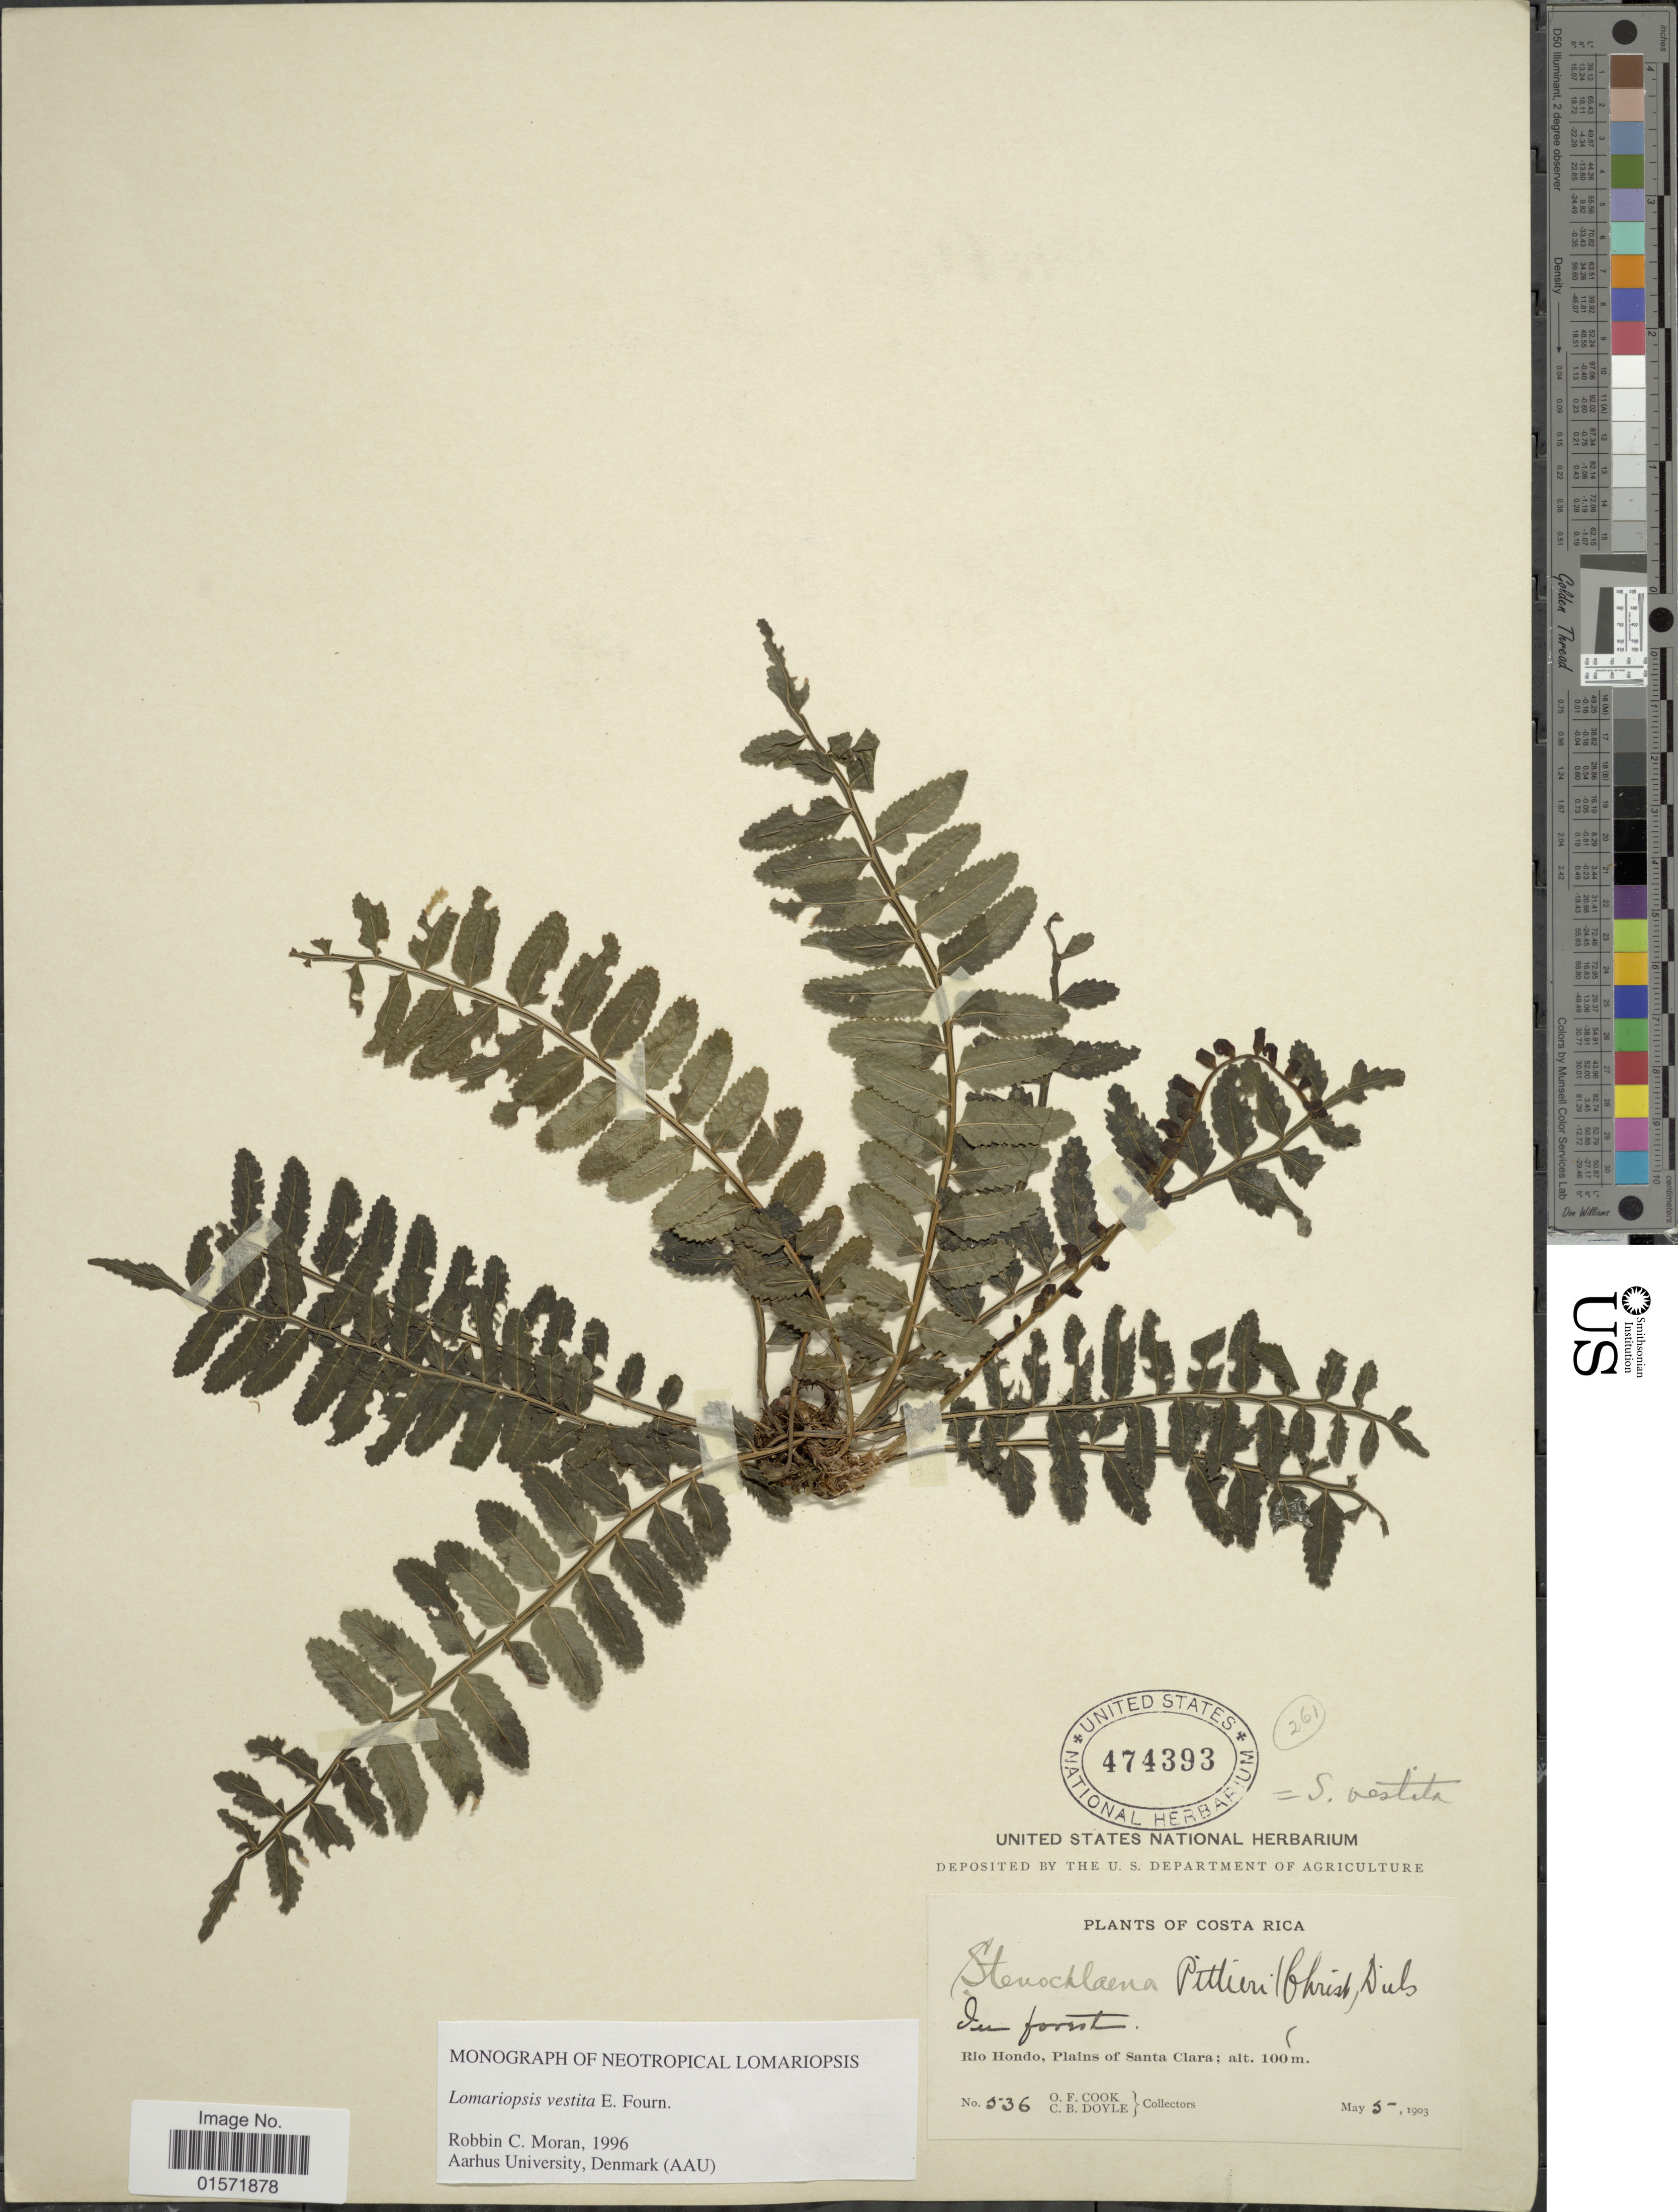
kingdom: Plantae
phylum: Tracheophyta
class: Polypodiopsida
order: Polypodiales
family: Lomariopsidaceae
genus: Lomariopsis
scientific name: Lomariopsis vestita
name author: E. Fourn.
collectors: O. F. Cook & C. Doyle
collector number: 536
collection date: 1903-05-05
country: Costa Rica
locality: Rio Hondo, Plains of Santa Clara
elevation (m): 100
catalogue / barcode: US 474393